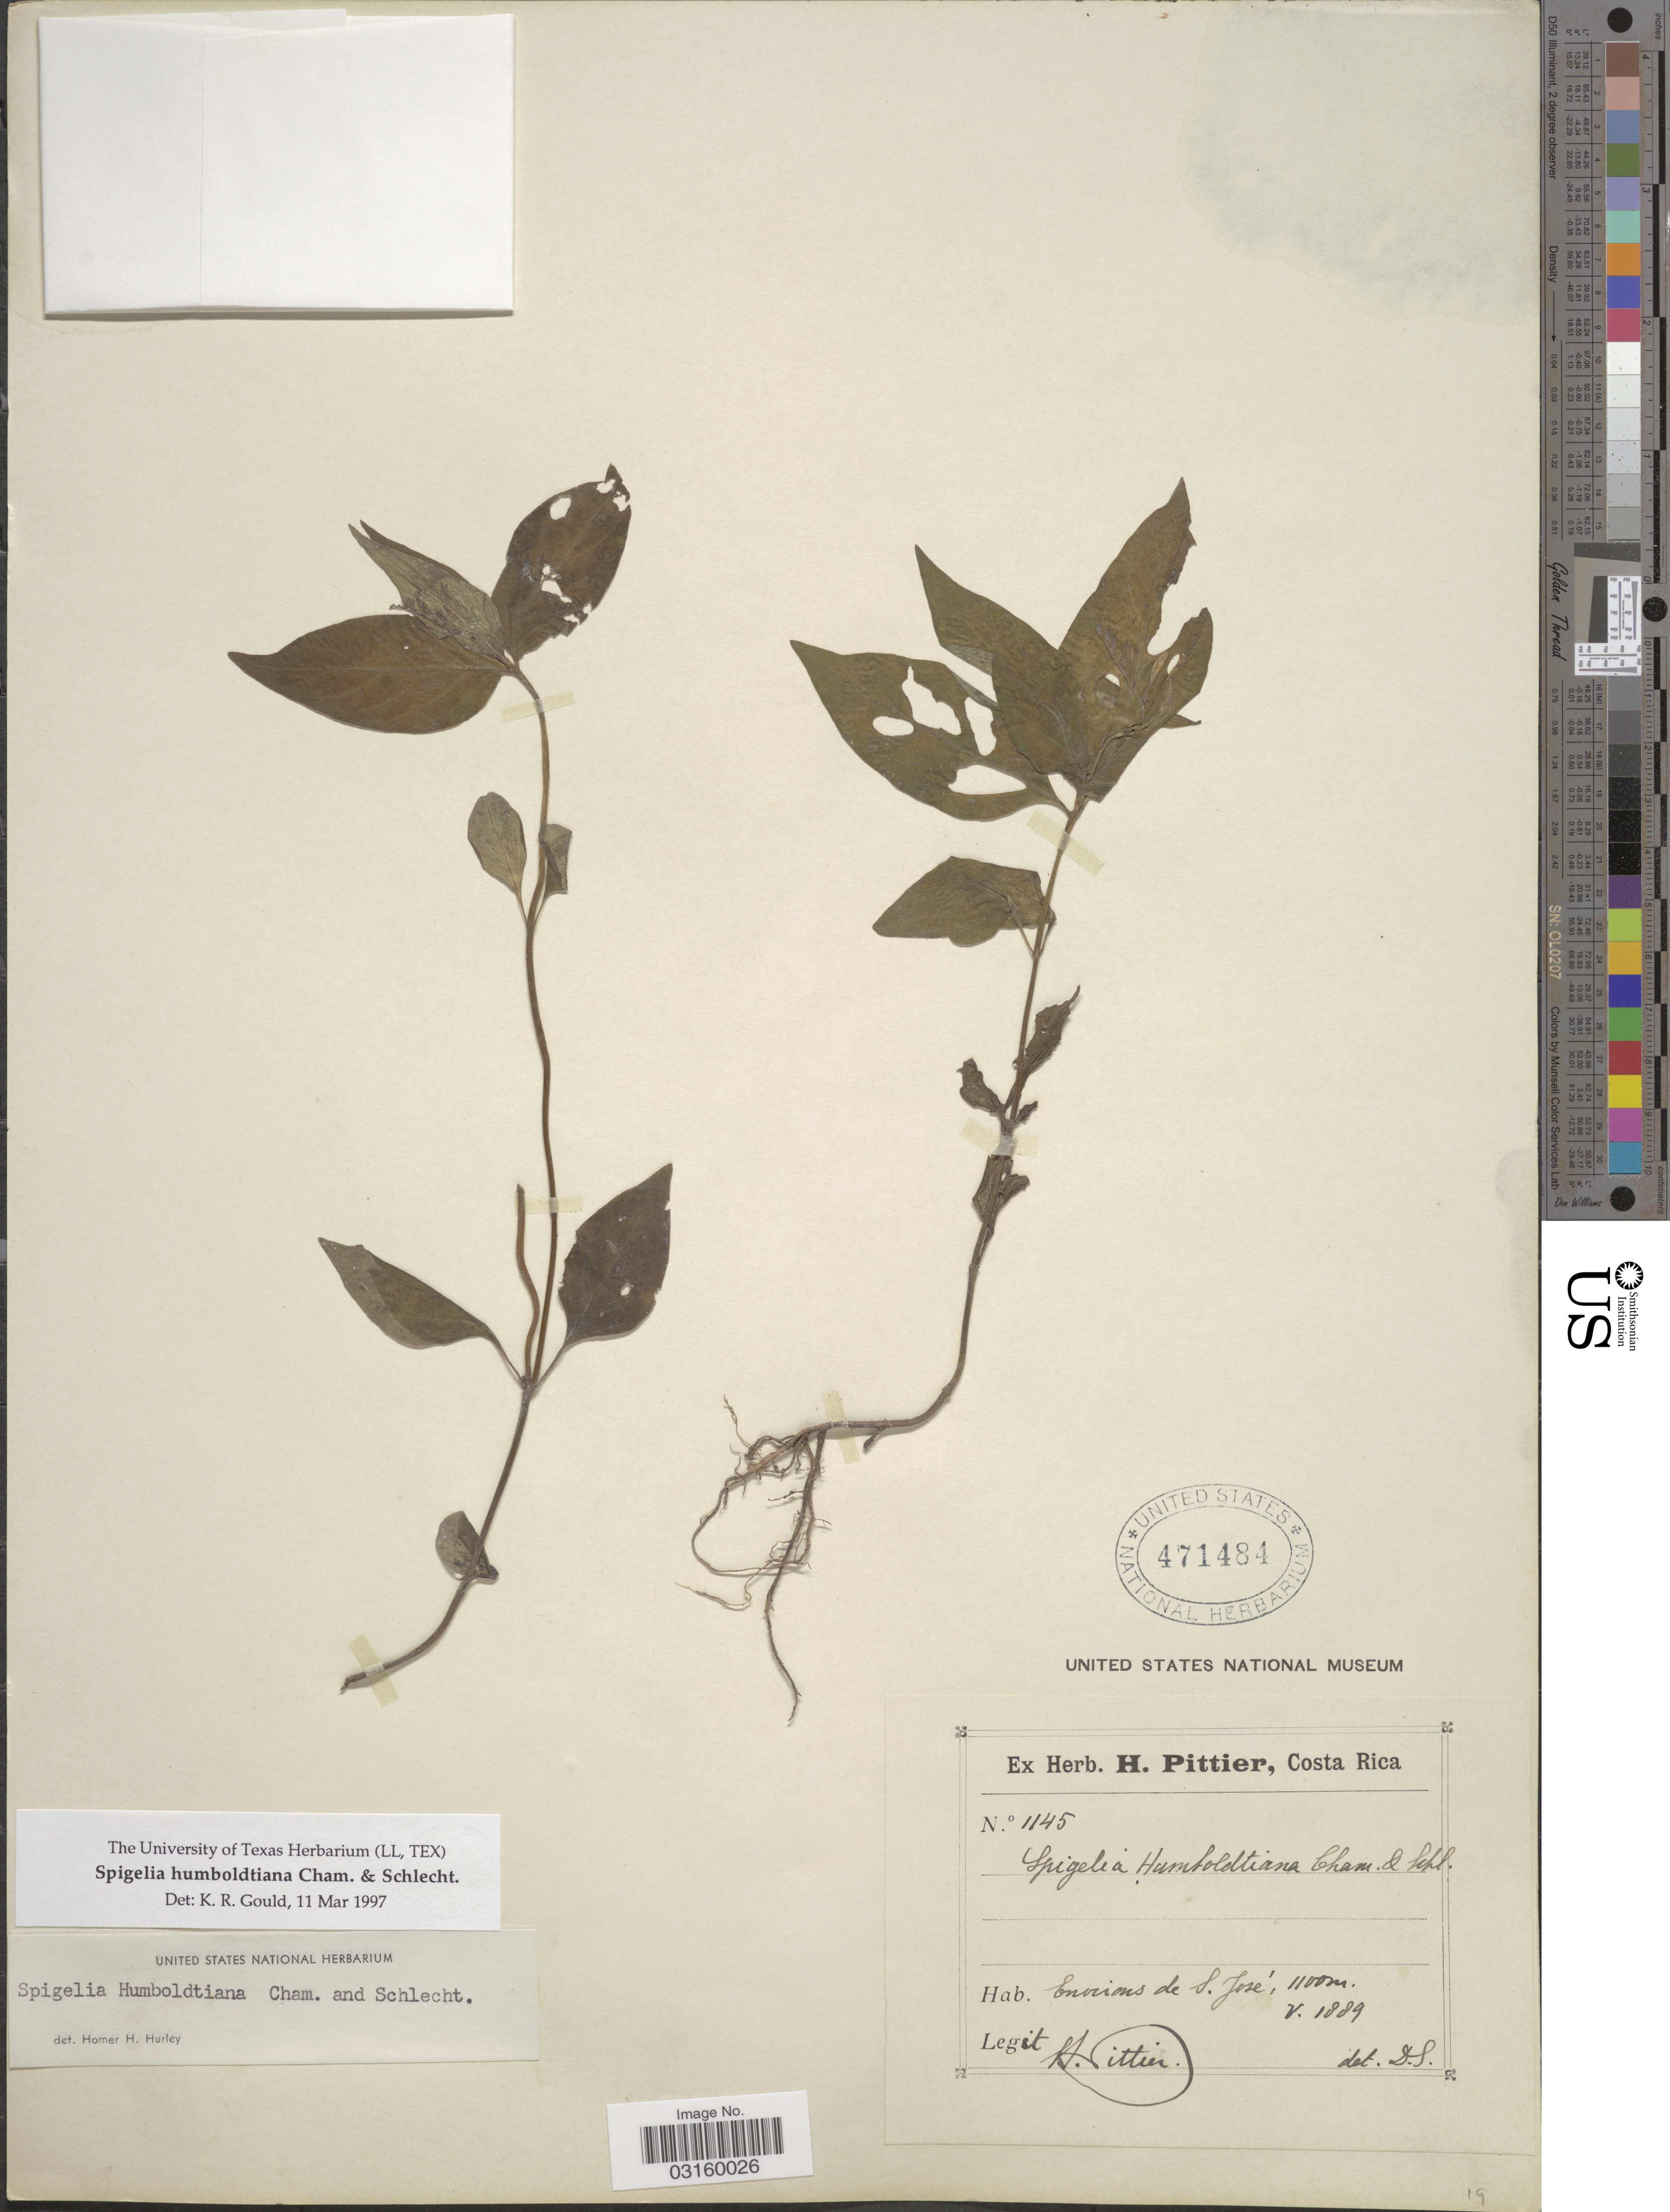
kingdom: Plantae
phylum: Tracheophyta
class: Magnoliopsida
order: Gentianales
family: Loganiaceae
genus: Spigelia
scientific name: Spigelia humboldtiana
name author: Cham. & Schltdl.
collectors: H. F. Pittier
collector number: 1145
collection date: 1889-05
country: Costa Rica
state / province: San José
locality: Environs de S. José.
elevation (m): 1100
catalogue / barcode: US 471484